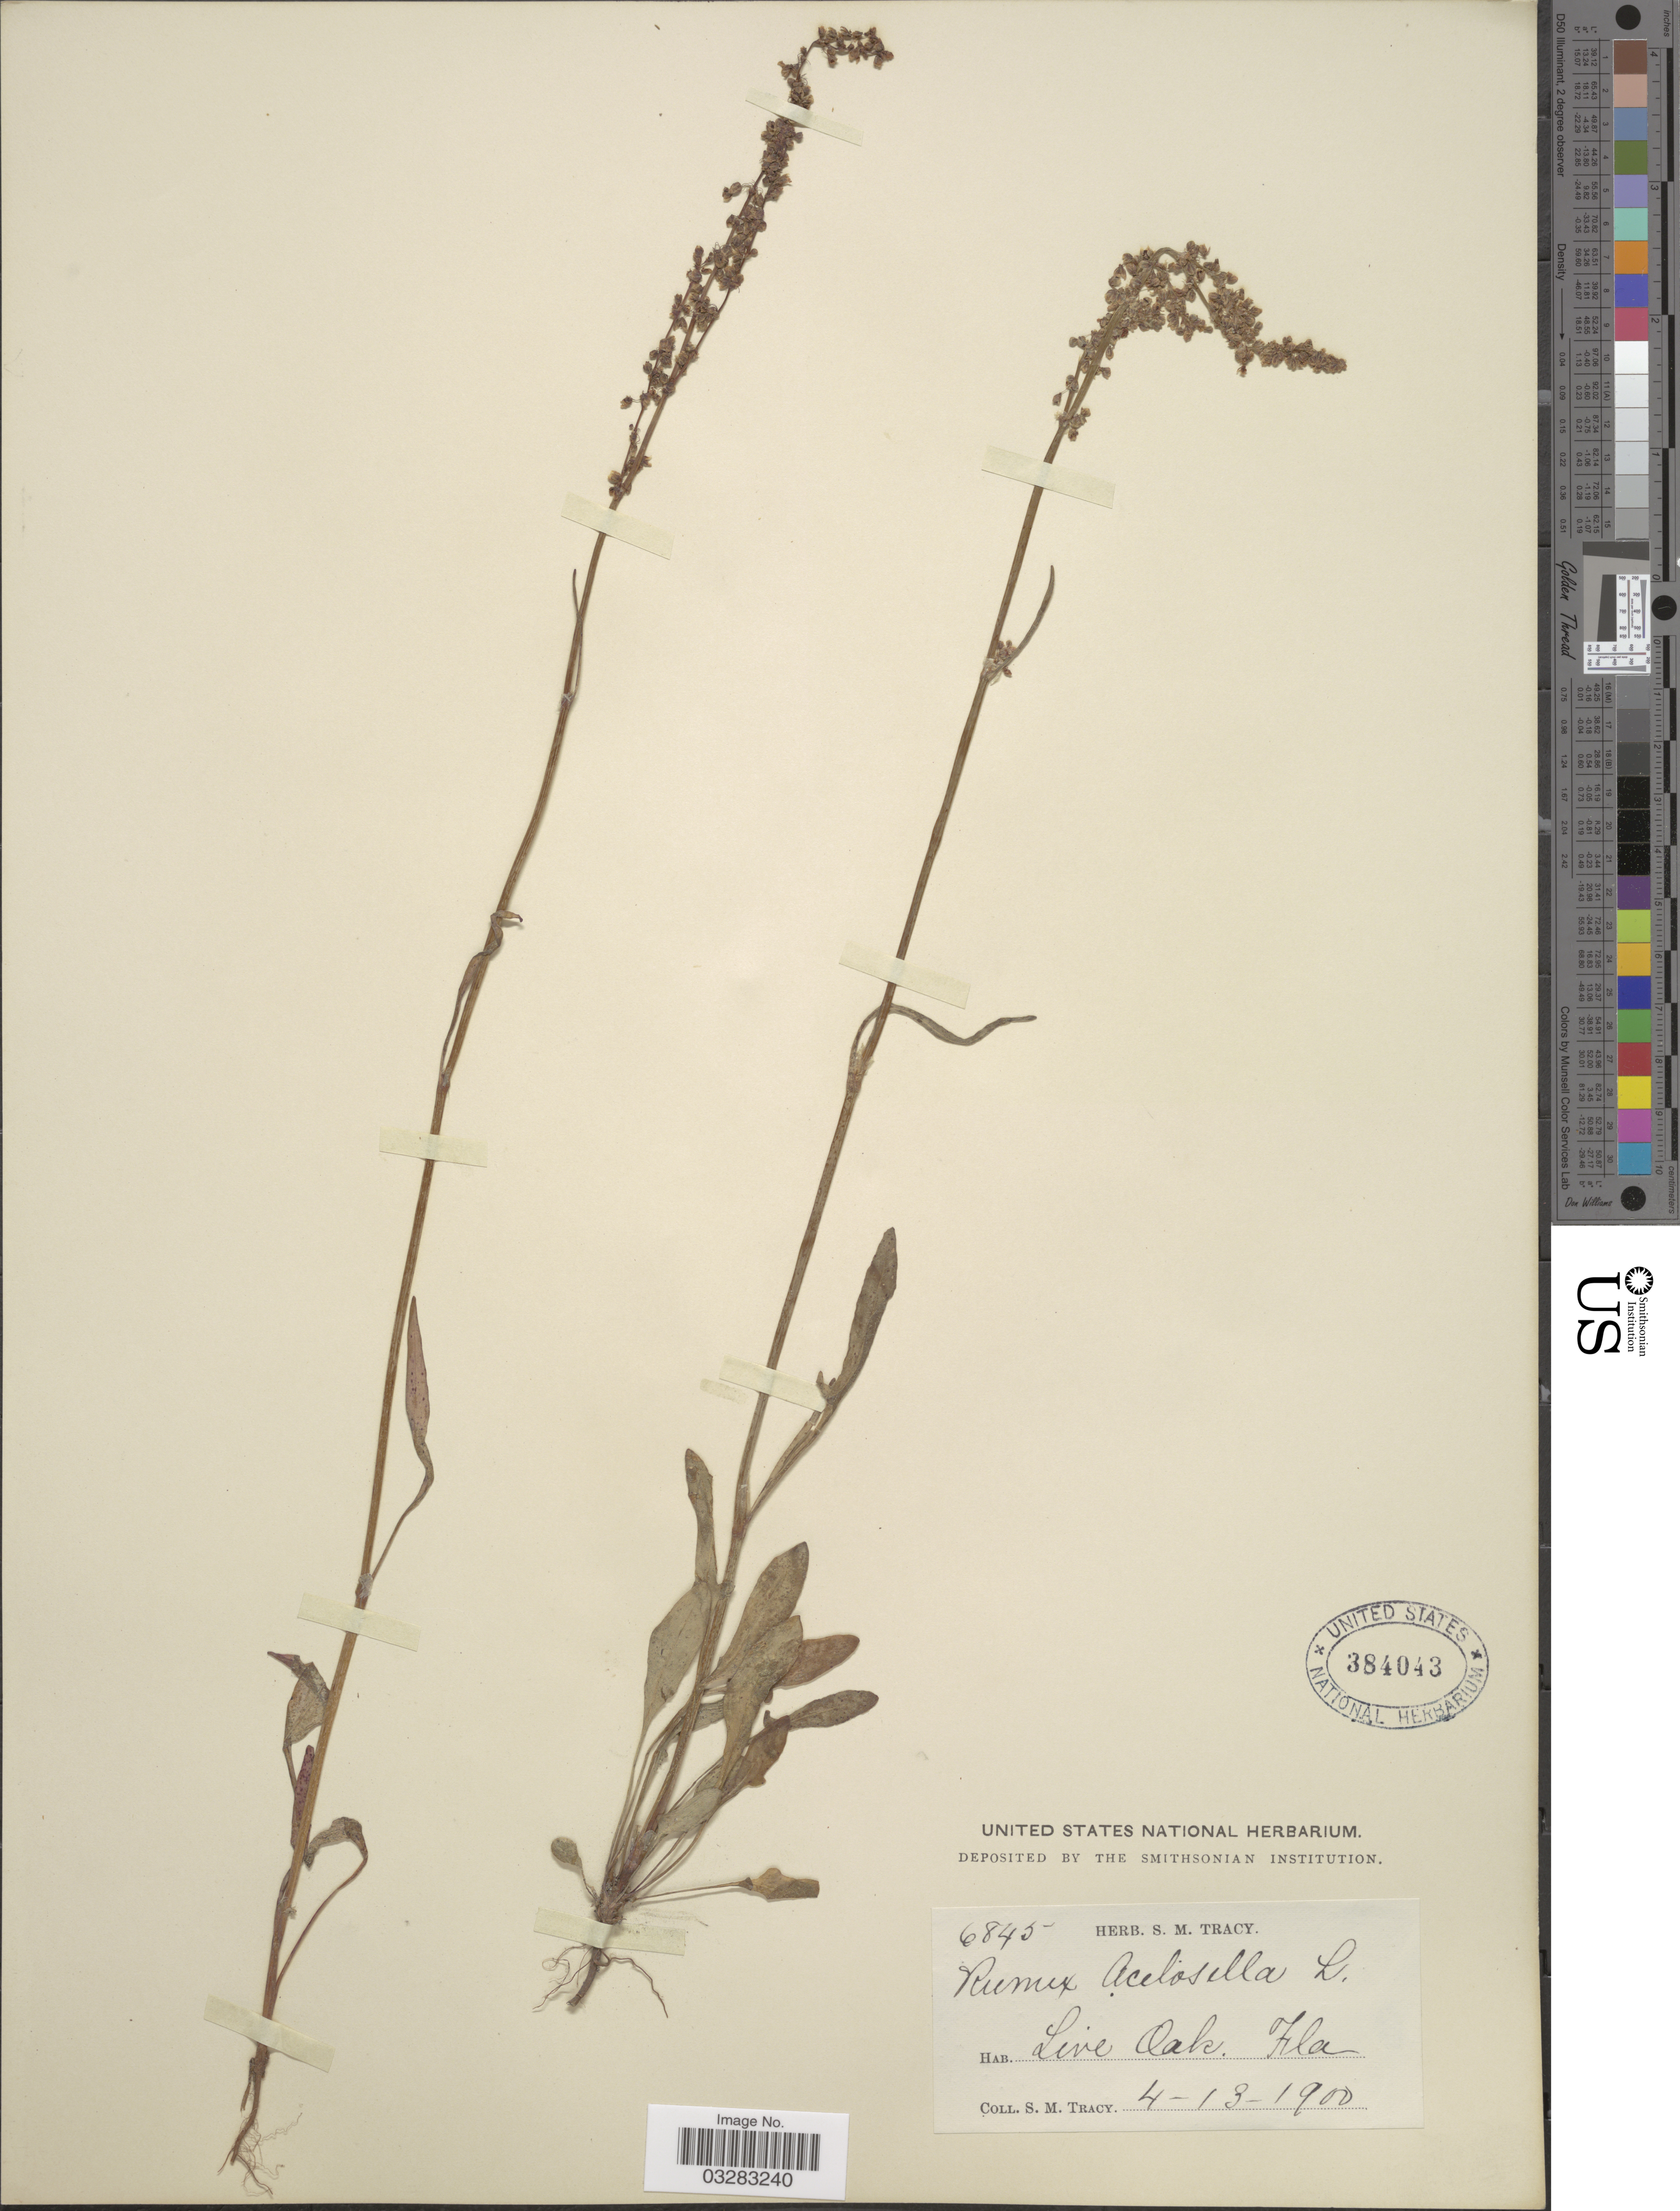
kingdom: Plantae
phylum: Tracheophyta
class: Magnoliopsida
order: Caryophyllales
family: Polygonaceae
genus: Rumex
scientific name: Rumex acetosella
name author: L.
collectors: S. M. Tracy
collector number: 6845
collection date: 1900-04-13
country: United States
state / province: Florida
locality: Live Oak.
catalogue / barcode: US 384043